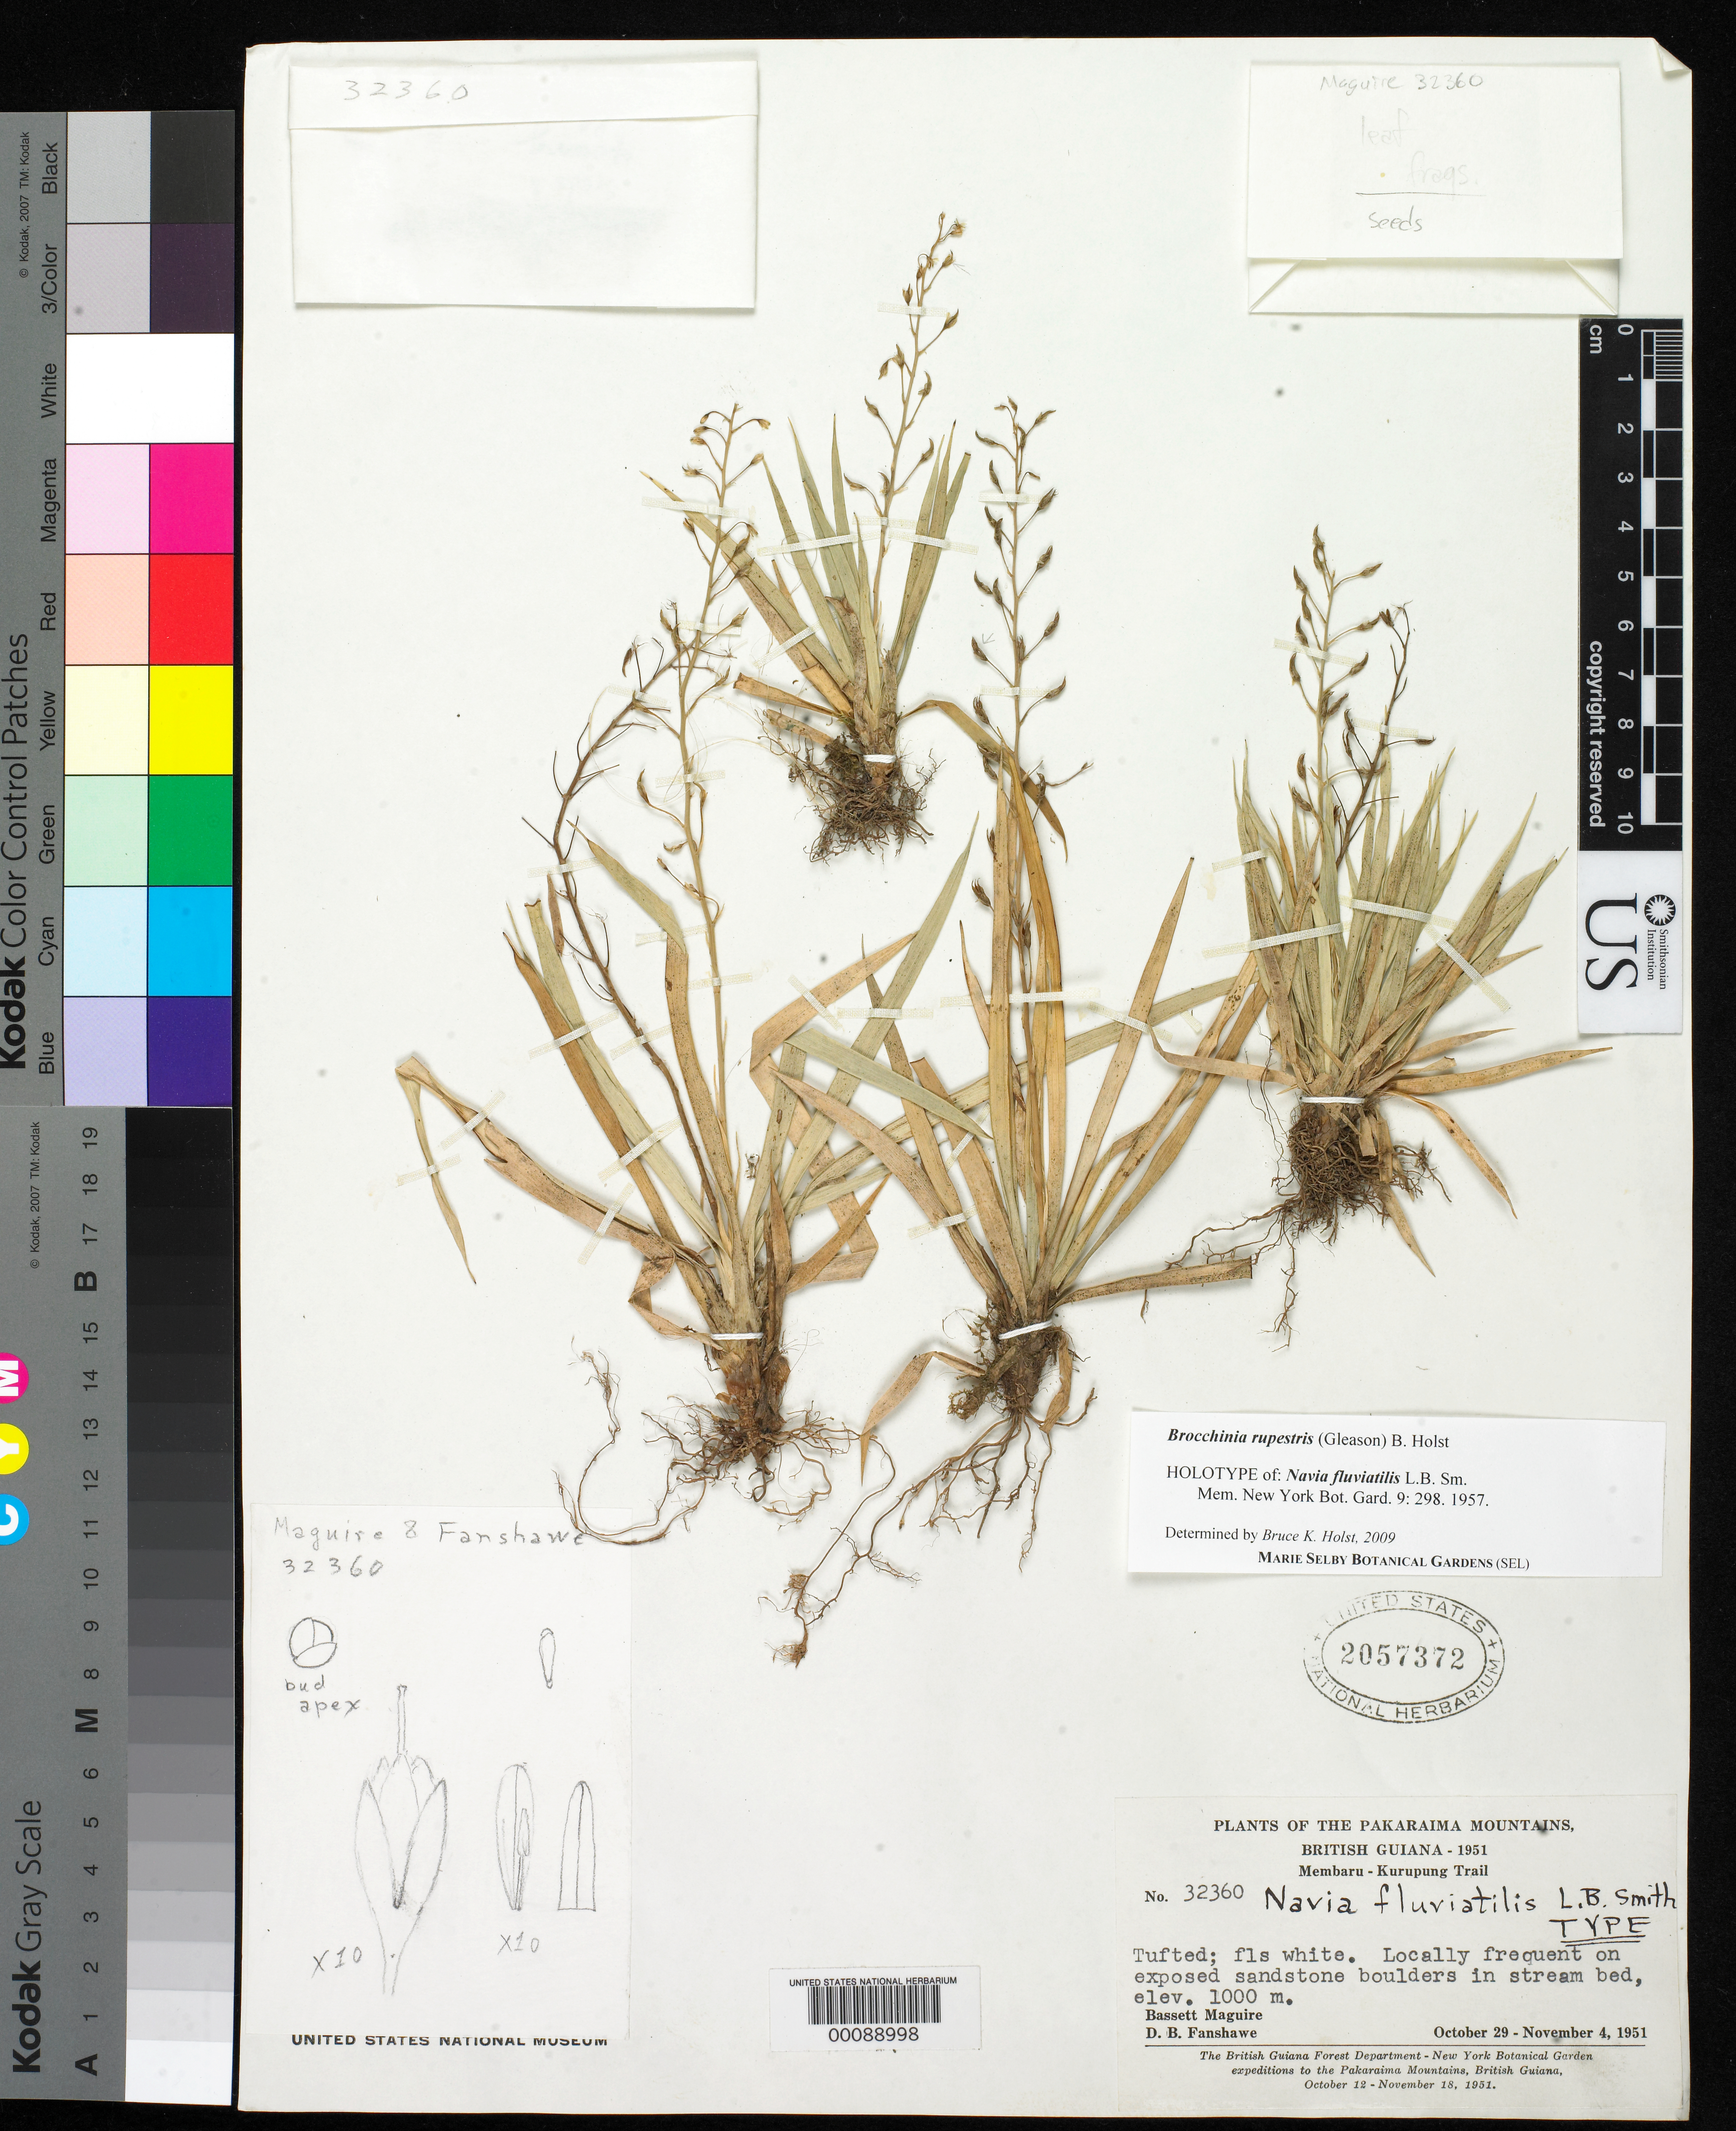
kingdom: Plantae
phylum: Tracheophyta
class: Liliopsida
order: Poales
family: Bromeliaceae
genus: Navia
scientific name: Navia fluviatilis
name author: L.B. Sm.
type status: Holotype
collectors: B. Maguire & D. B. Fanshawe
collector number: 32360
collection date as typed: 29 Oct 1951 to 04 Nov 1951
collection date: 1951-10-29/1951-11-04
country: Guyana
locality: Membaru-Kurupung Trail.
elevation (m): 1000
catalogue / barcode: US 2057372